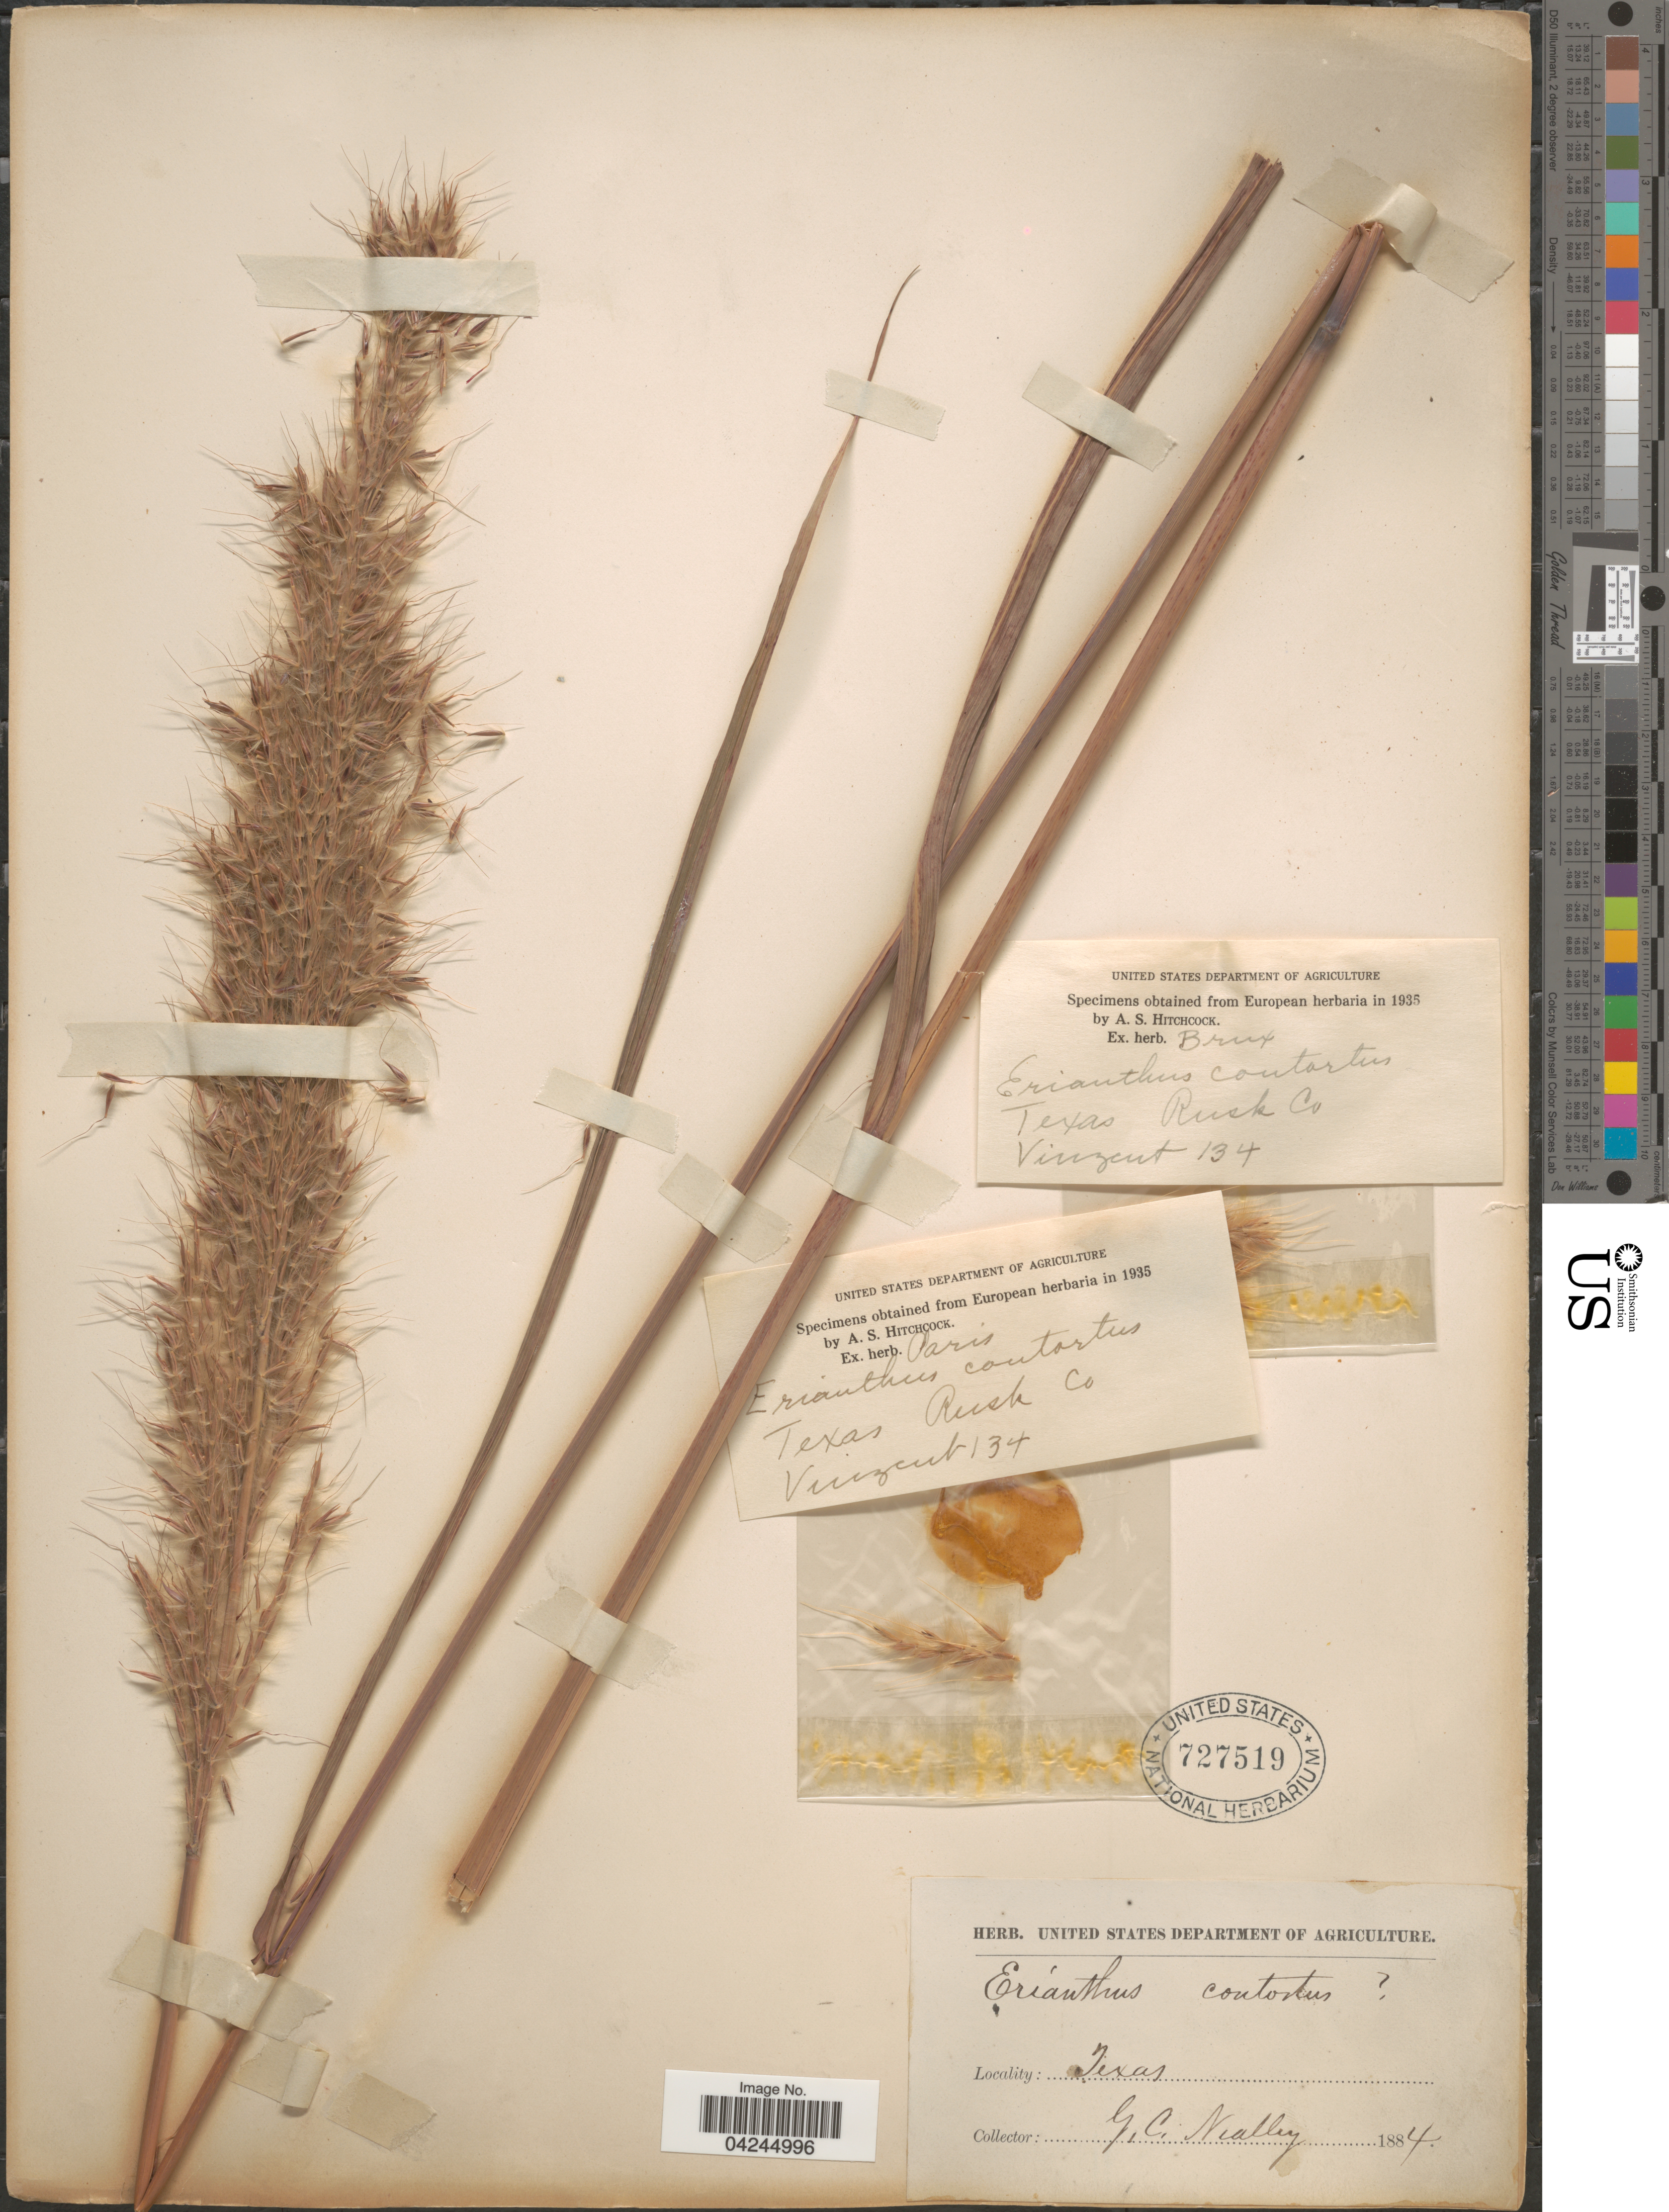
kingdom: Plantae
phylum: Tracheophyta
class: Liliopsida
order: Poales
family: Poaceae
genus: Erianthus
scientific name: Erianthus brevibarbis var. contortus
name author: (Elliott) D.B. Ward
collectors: -. Vinzent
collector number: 134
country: United States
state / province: Texas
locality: Rusk Co.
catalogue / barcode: US 727519-2